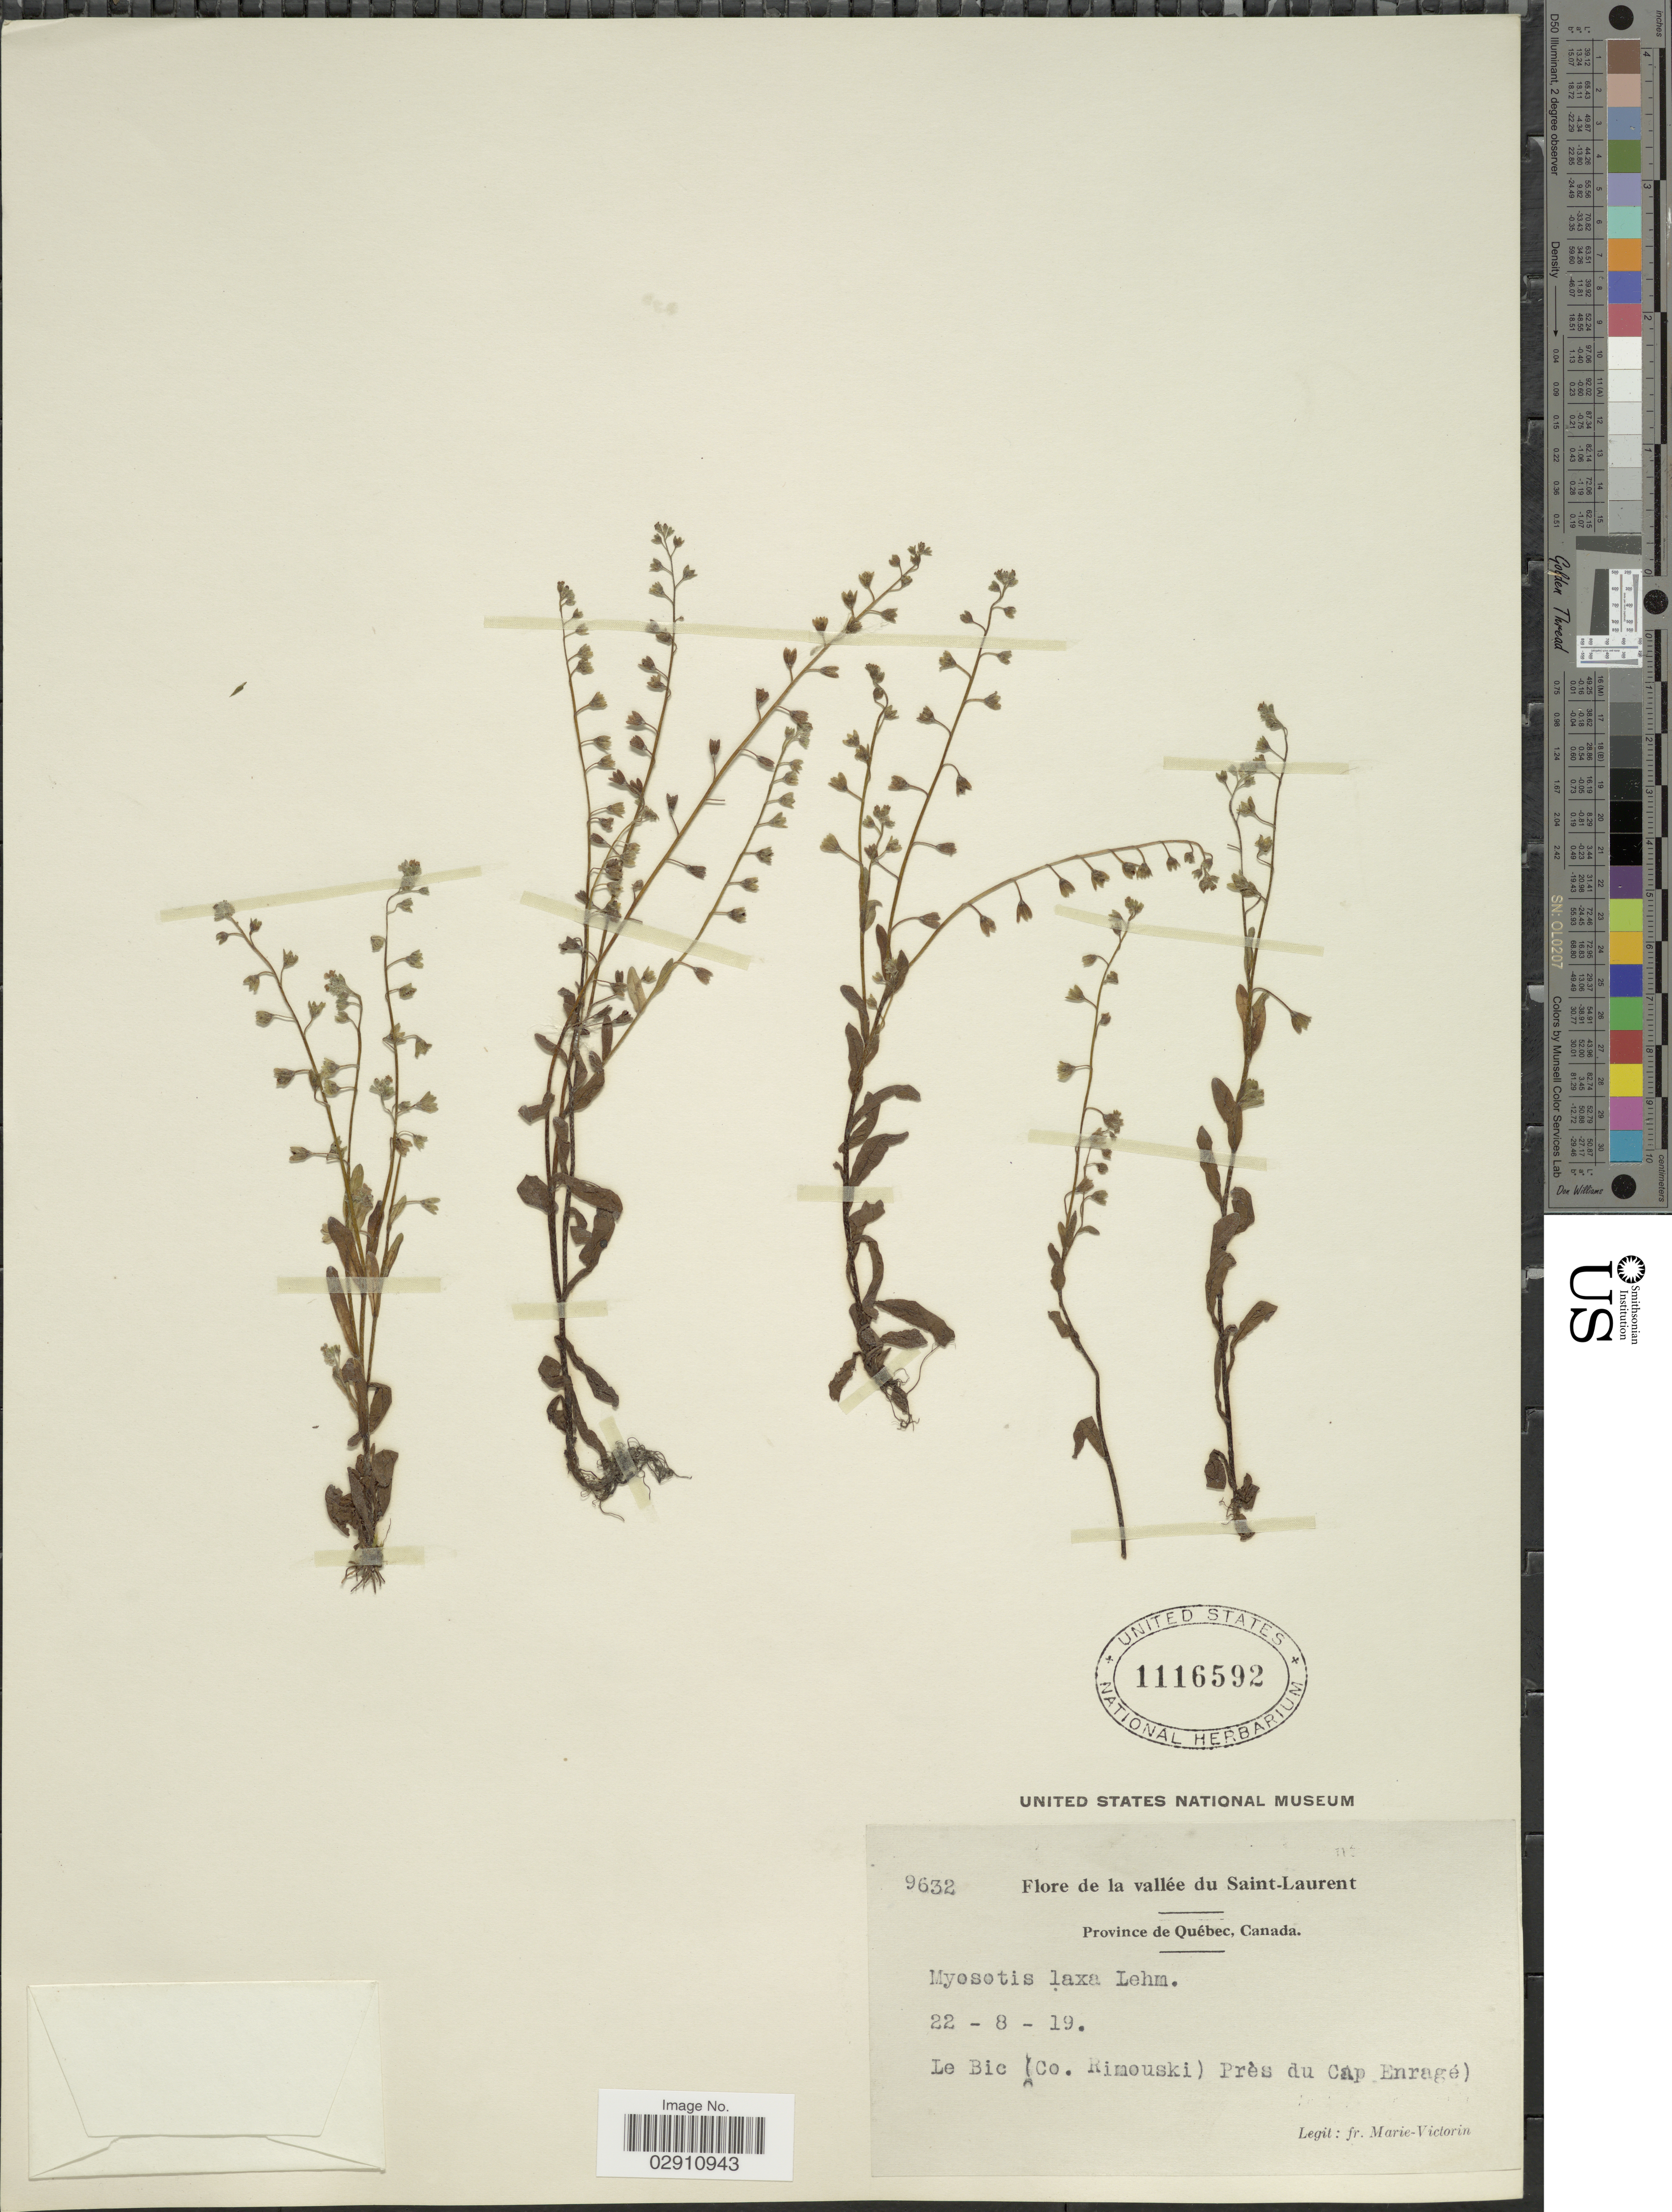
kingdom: Plantae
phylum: Tracheophyta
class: Magnoliopsida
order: Boraginales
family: Boraginaceae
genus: Myosotis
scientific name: Myosotis laxa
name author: F. Lehm.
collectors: F. Marie-Victorin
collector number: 9632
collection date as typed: Transcribed d/m/y: 22/8/19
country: Canada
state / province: Quebec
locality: Vallée du Saint-Laurant. Le Bic (Co. Rimouski) Près du Cap Enragé).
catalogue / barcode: US 1116592